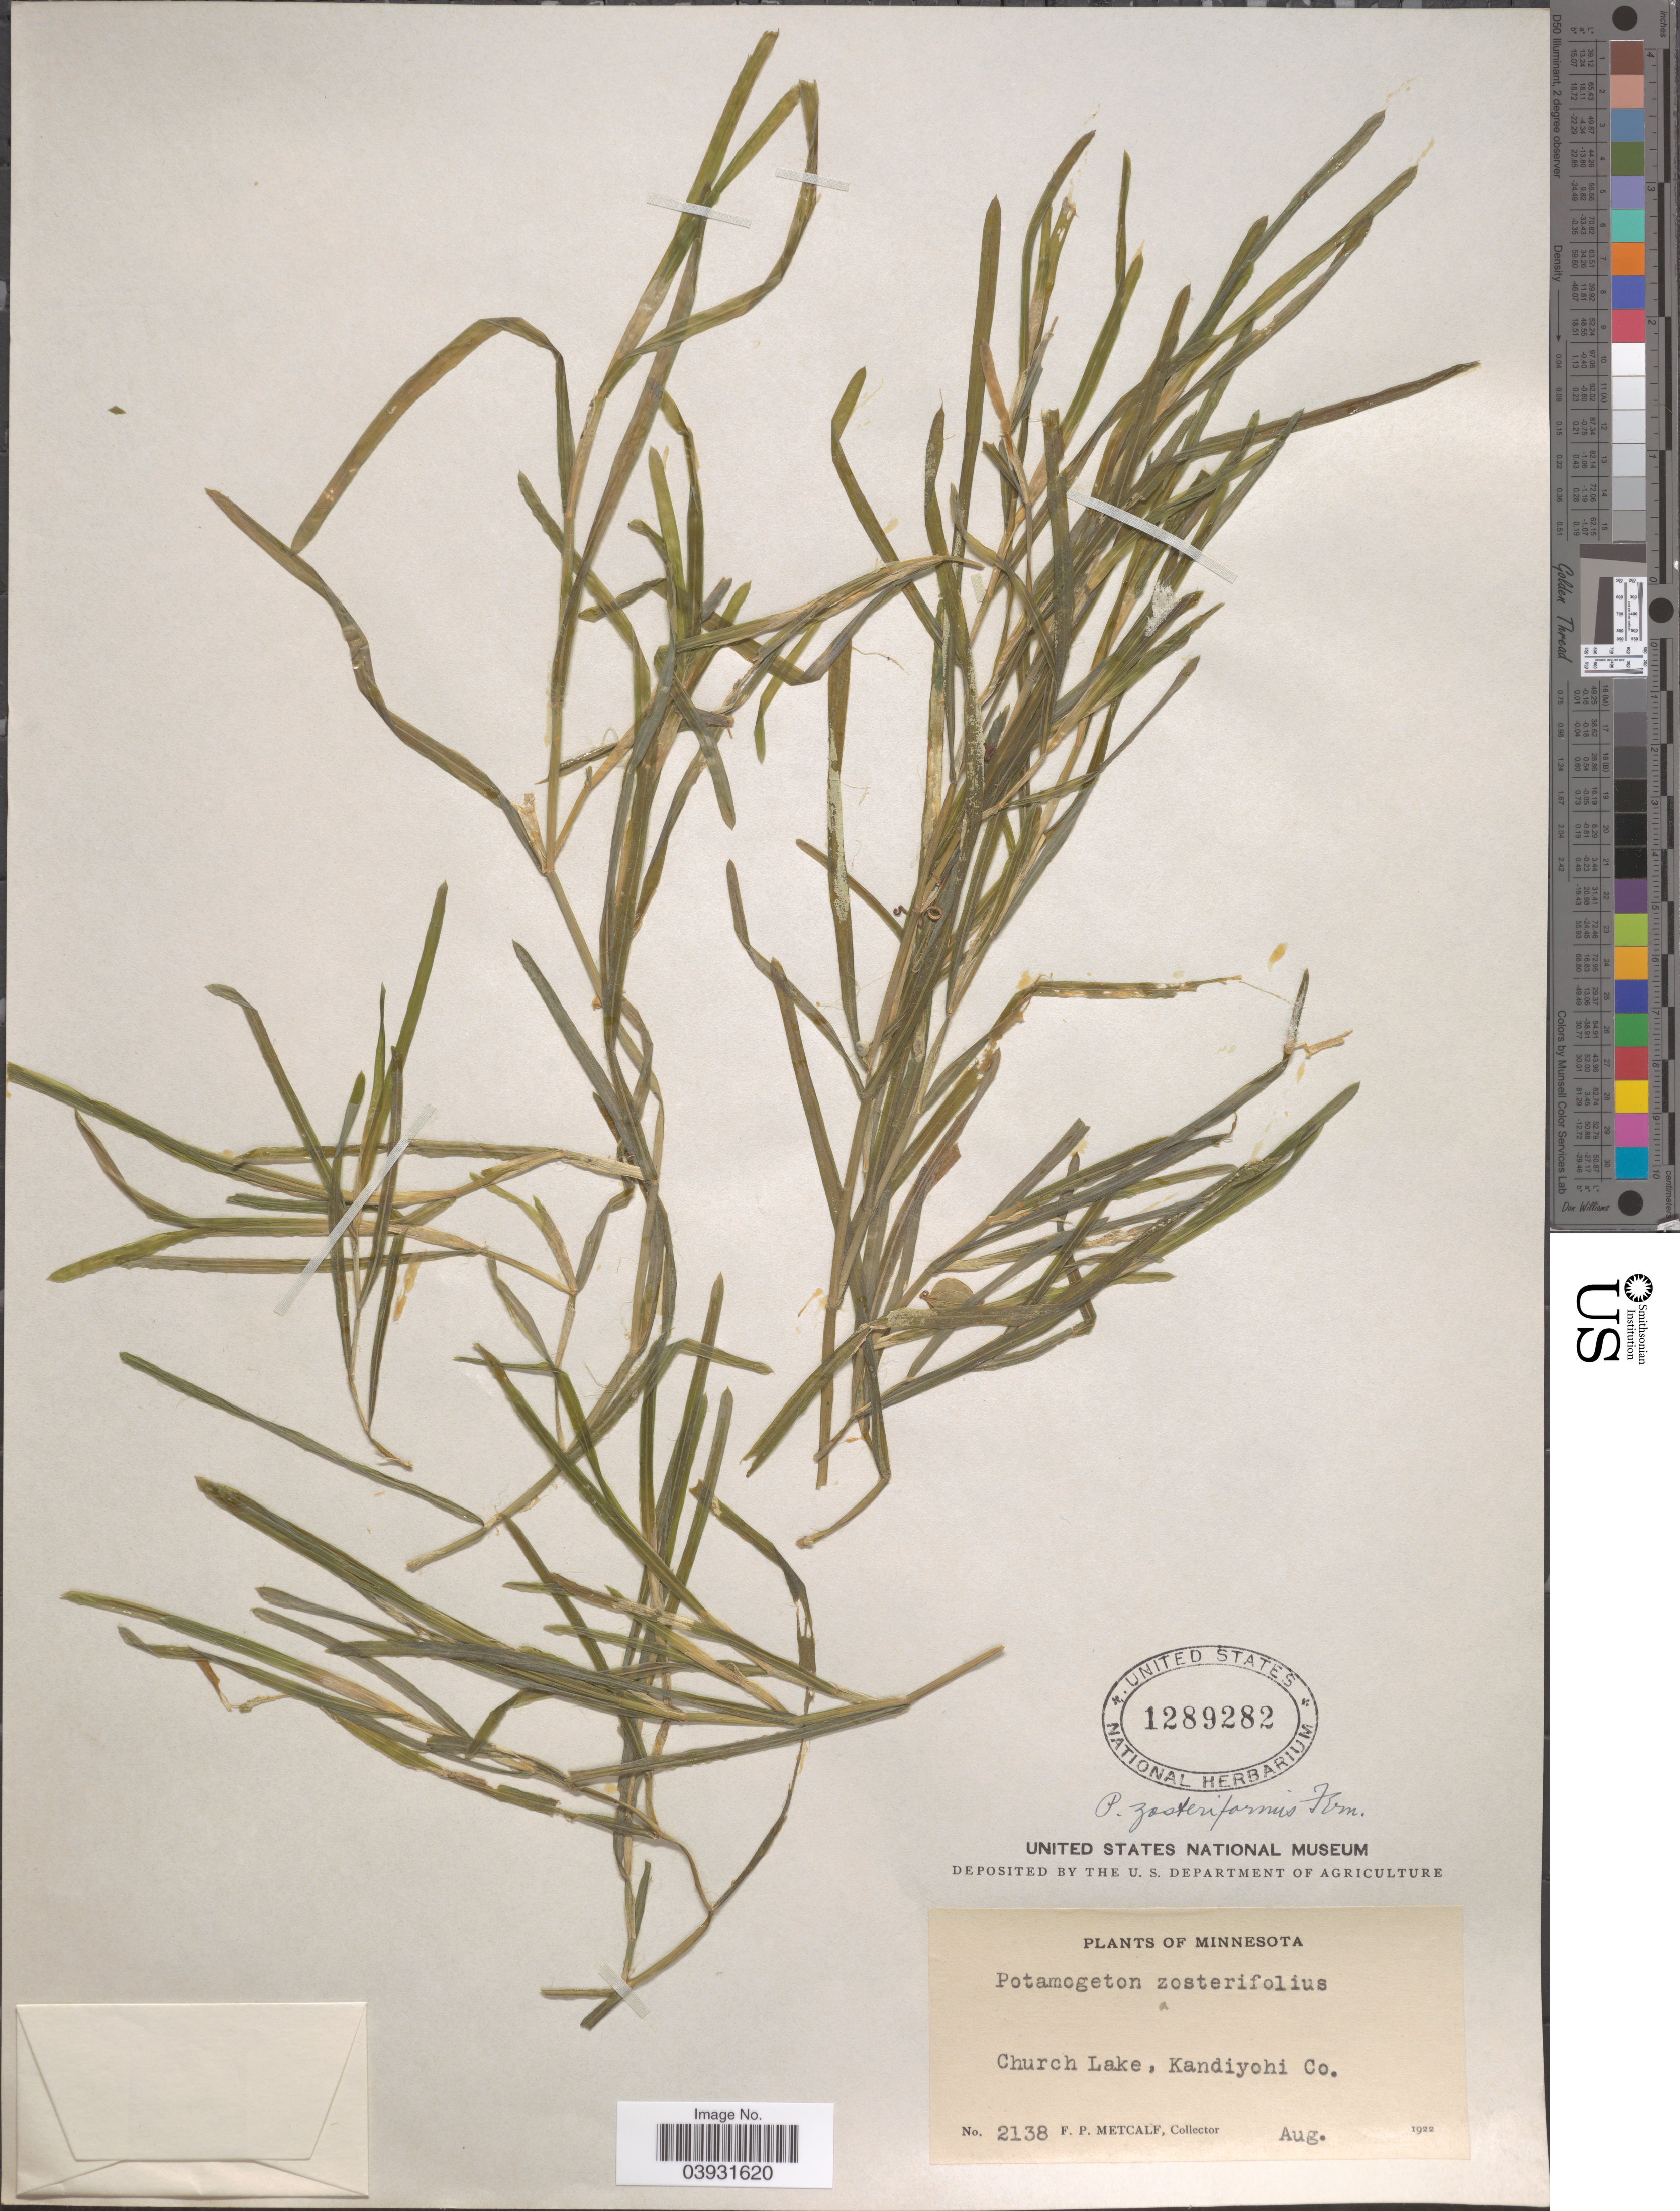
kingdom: Plantae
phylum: Tracheophyta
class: Liliopsida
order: Alismatales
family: Potamogetonaceae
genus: Potamogeton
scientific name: Potamogeton zosterifolius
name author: Schumach.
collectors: F. Metcalf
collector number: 2138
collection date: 1922-08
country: United States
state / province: Minnesota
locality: Church Lake, Kandiyohi Co.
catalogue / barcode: US 1289282